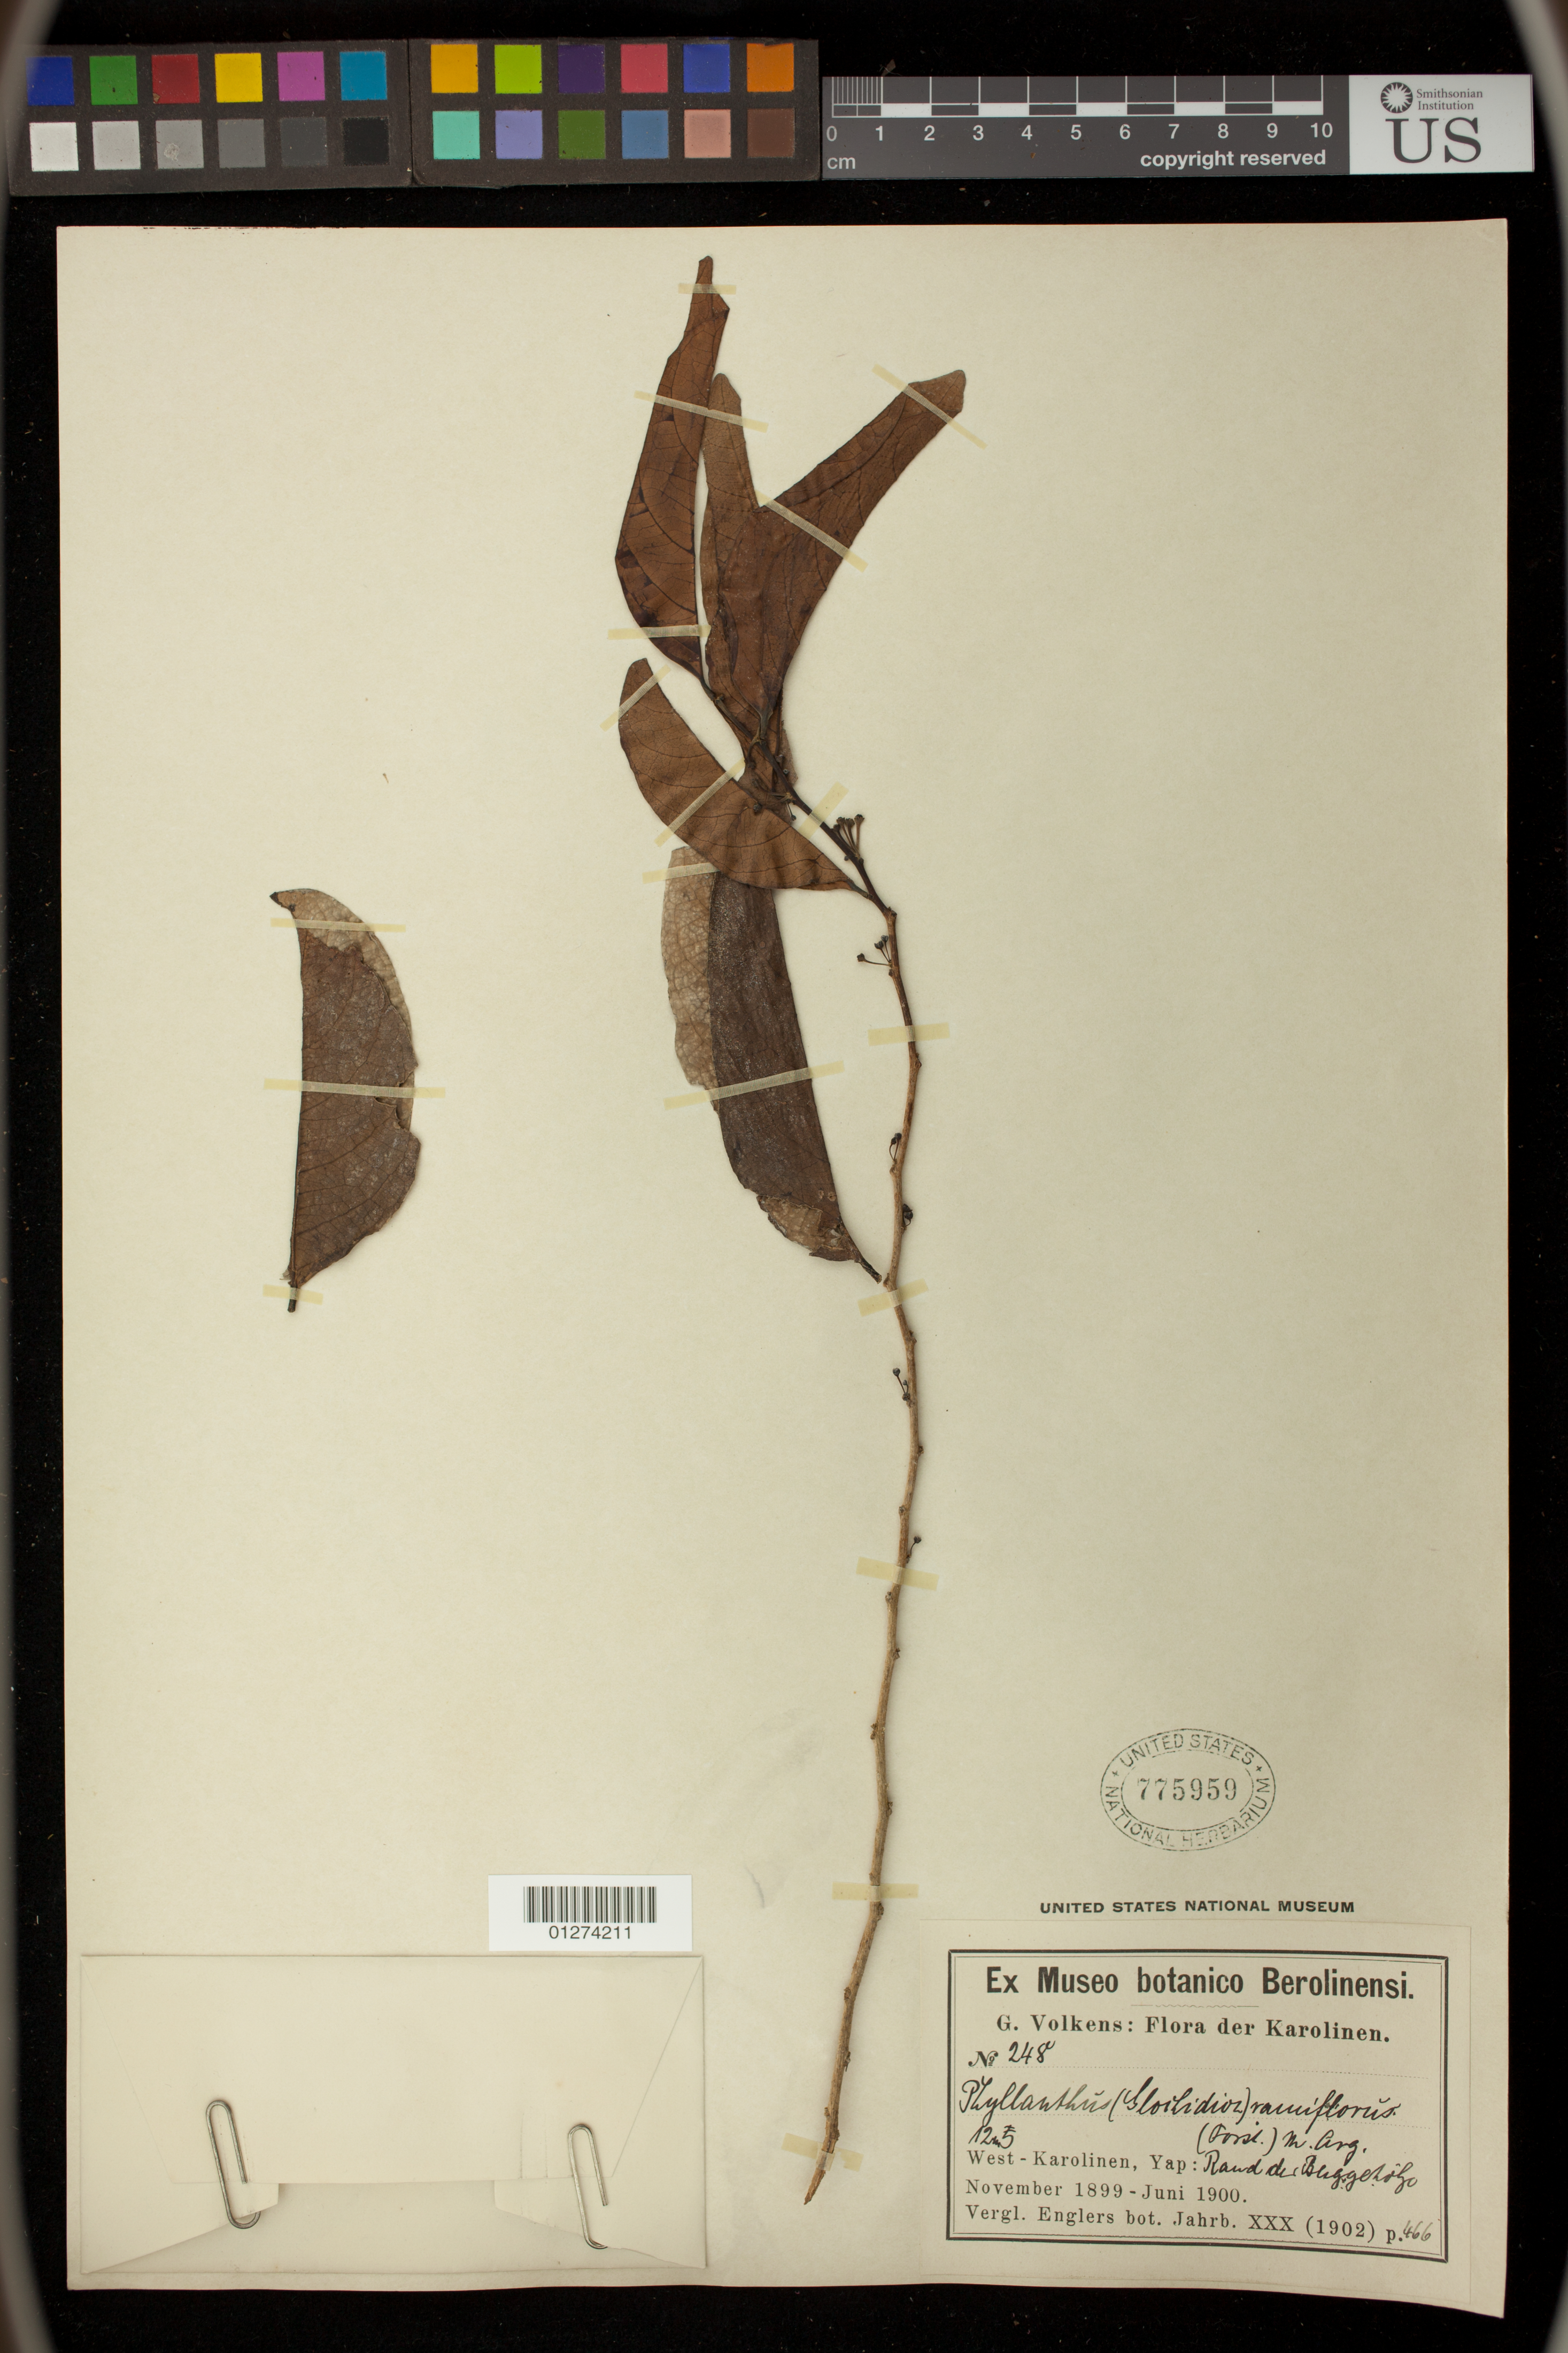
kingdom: Plantae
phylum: Tracheophyta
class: Magnoliopsida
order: Malpighiales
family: Phyllanthaceae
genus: Glochidion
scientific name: Glochidion ramiflorum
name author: J.R. Forst. & G. Forst.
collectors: G. Volkens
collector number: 248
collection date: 1899-11/1900-06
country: Micronesia, Federated States of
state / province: Yap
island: Yap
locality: West-Karolinen, Yap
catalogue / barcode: US 775959